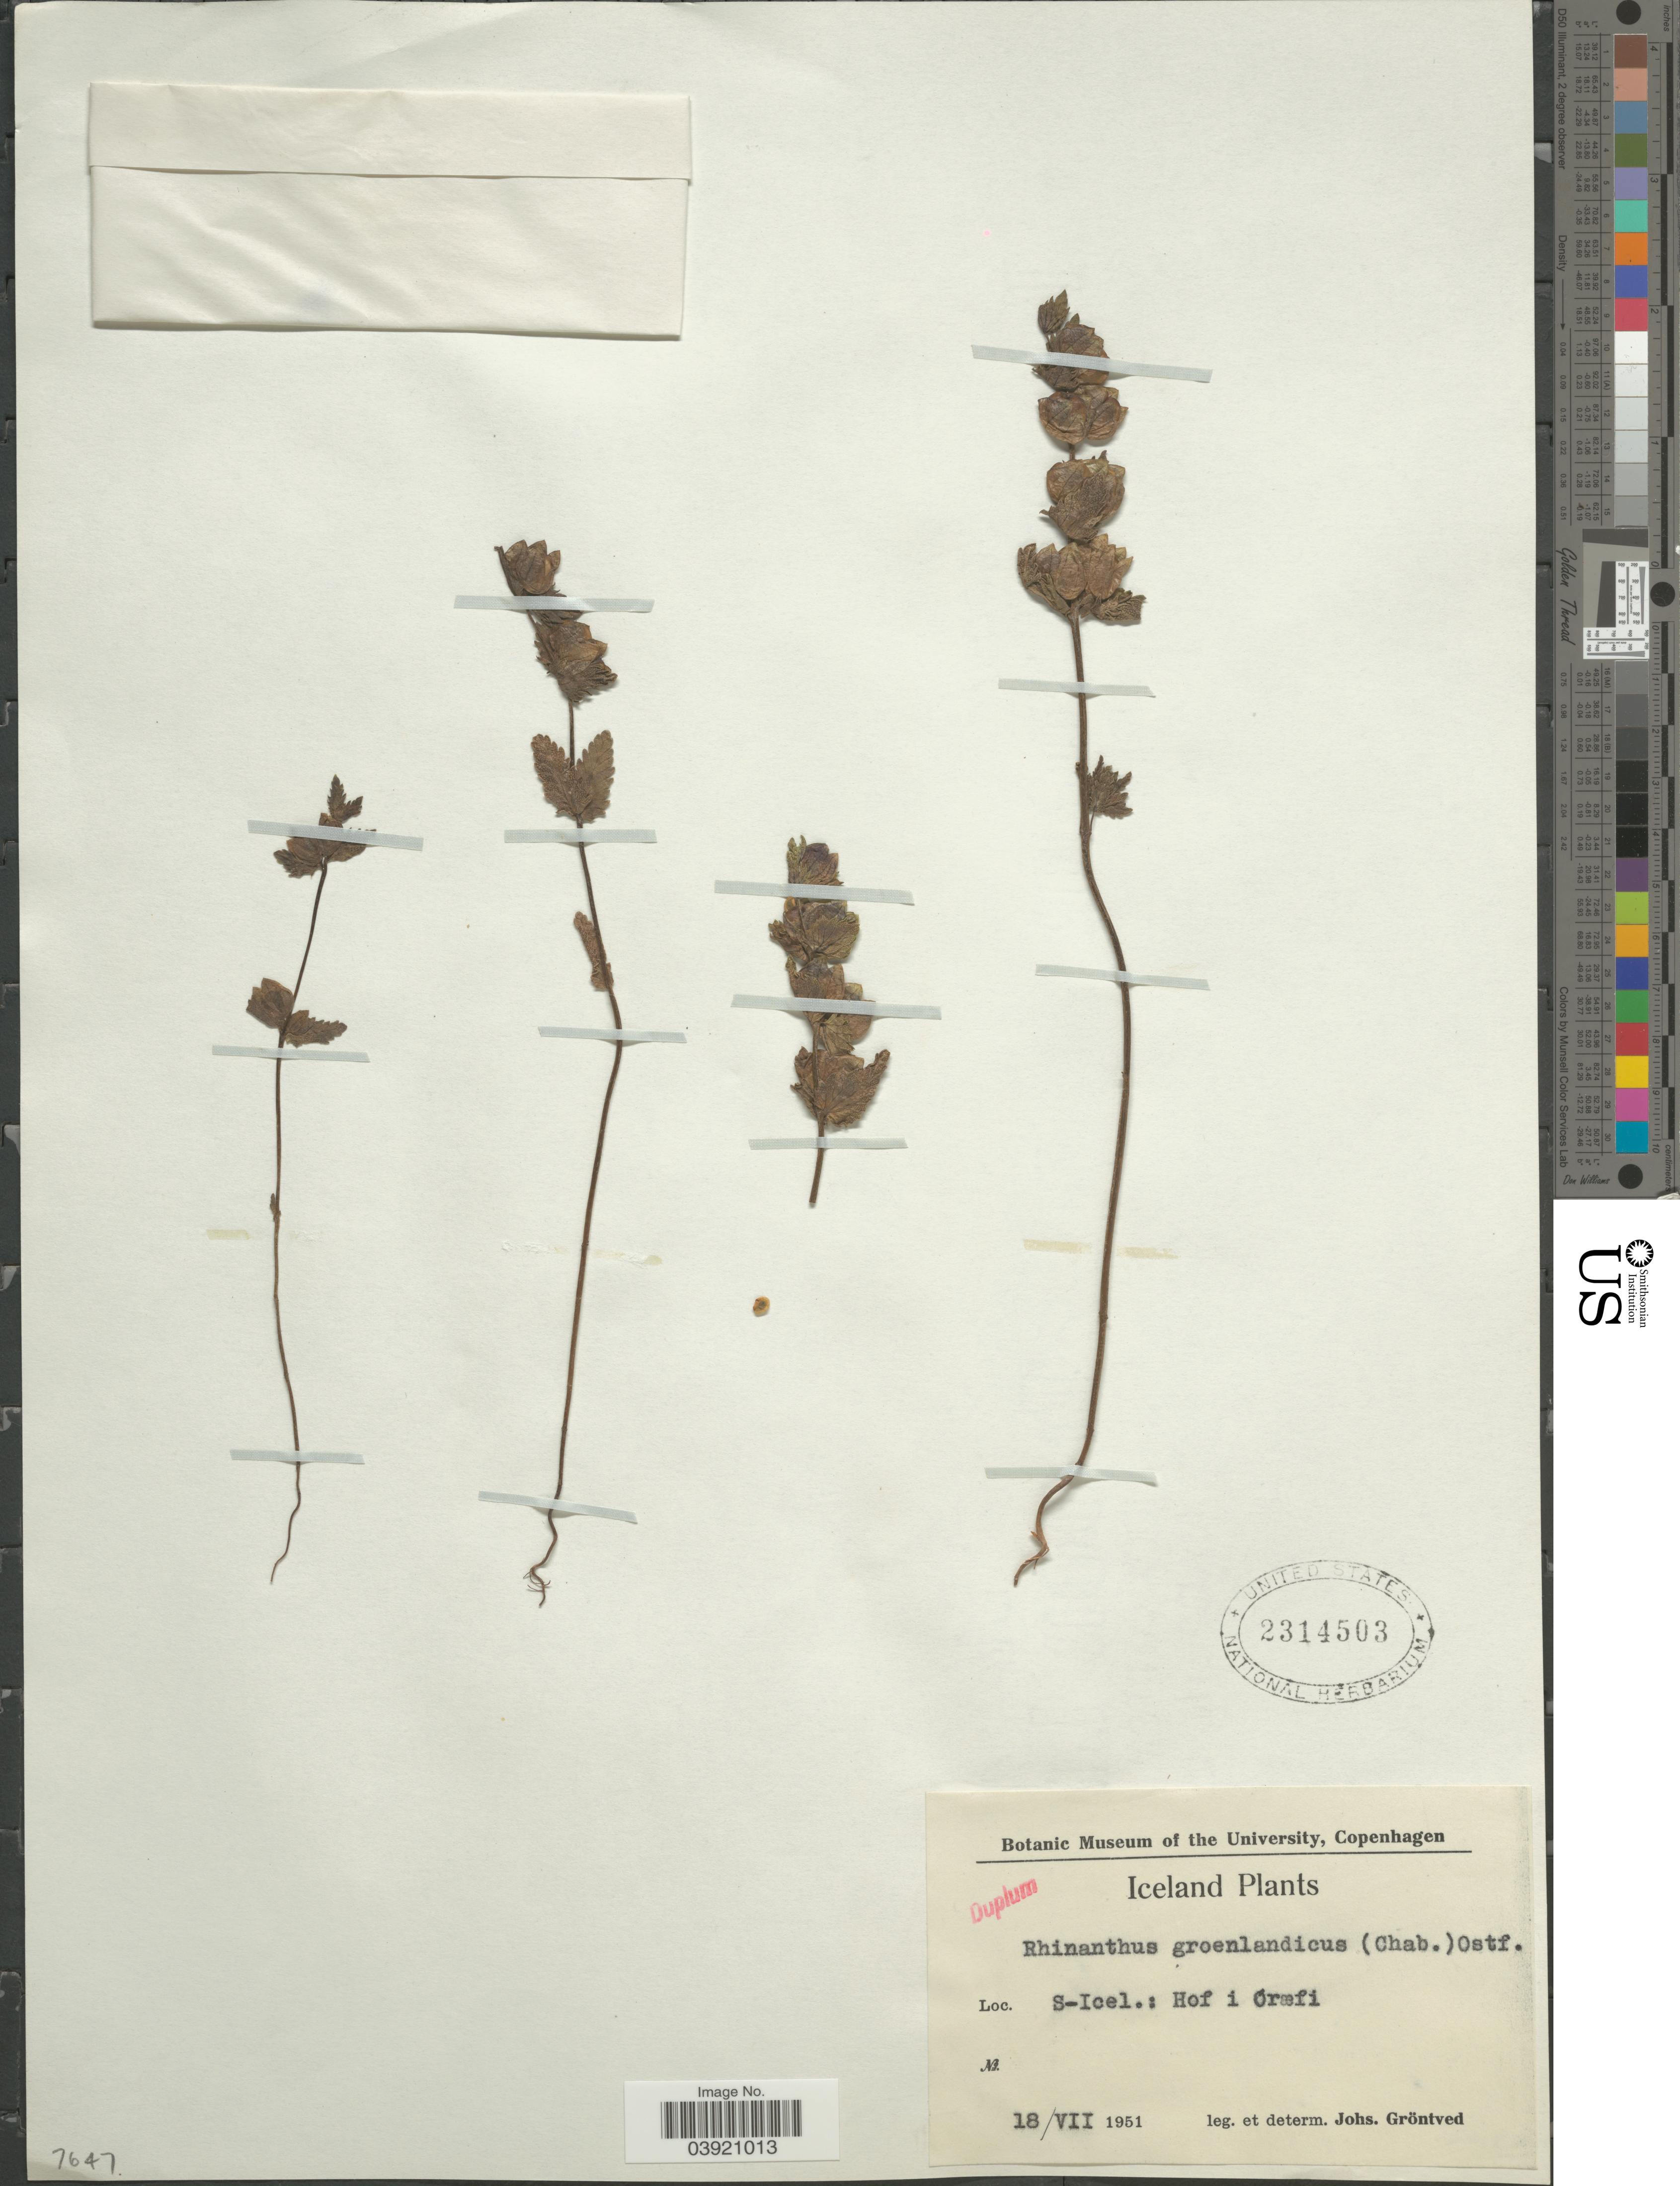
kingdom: Plantae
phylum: Tracheophyta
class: Magnoliopsida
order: Lamiales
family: Orobanchaceae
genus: Rhinanthus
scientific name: Rhinanthus groenlandicus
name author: Chabert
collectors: J. Grontved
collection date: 1951-07-18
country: Iceland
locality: S-Icel.: Hof i Oræfi.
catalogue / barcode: US 2314503